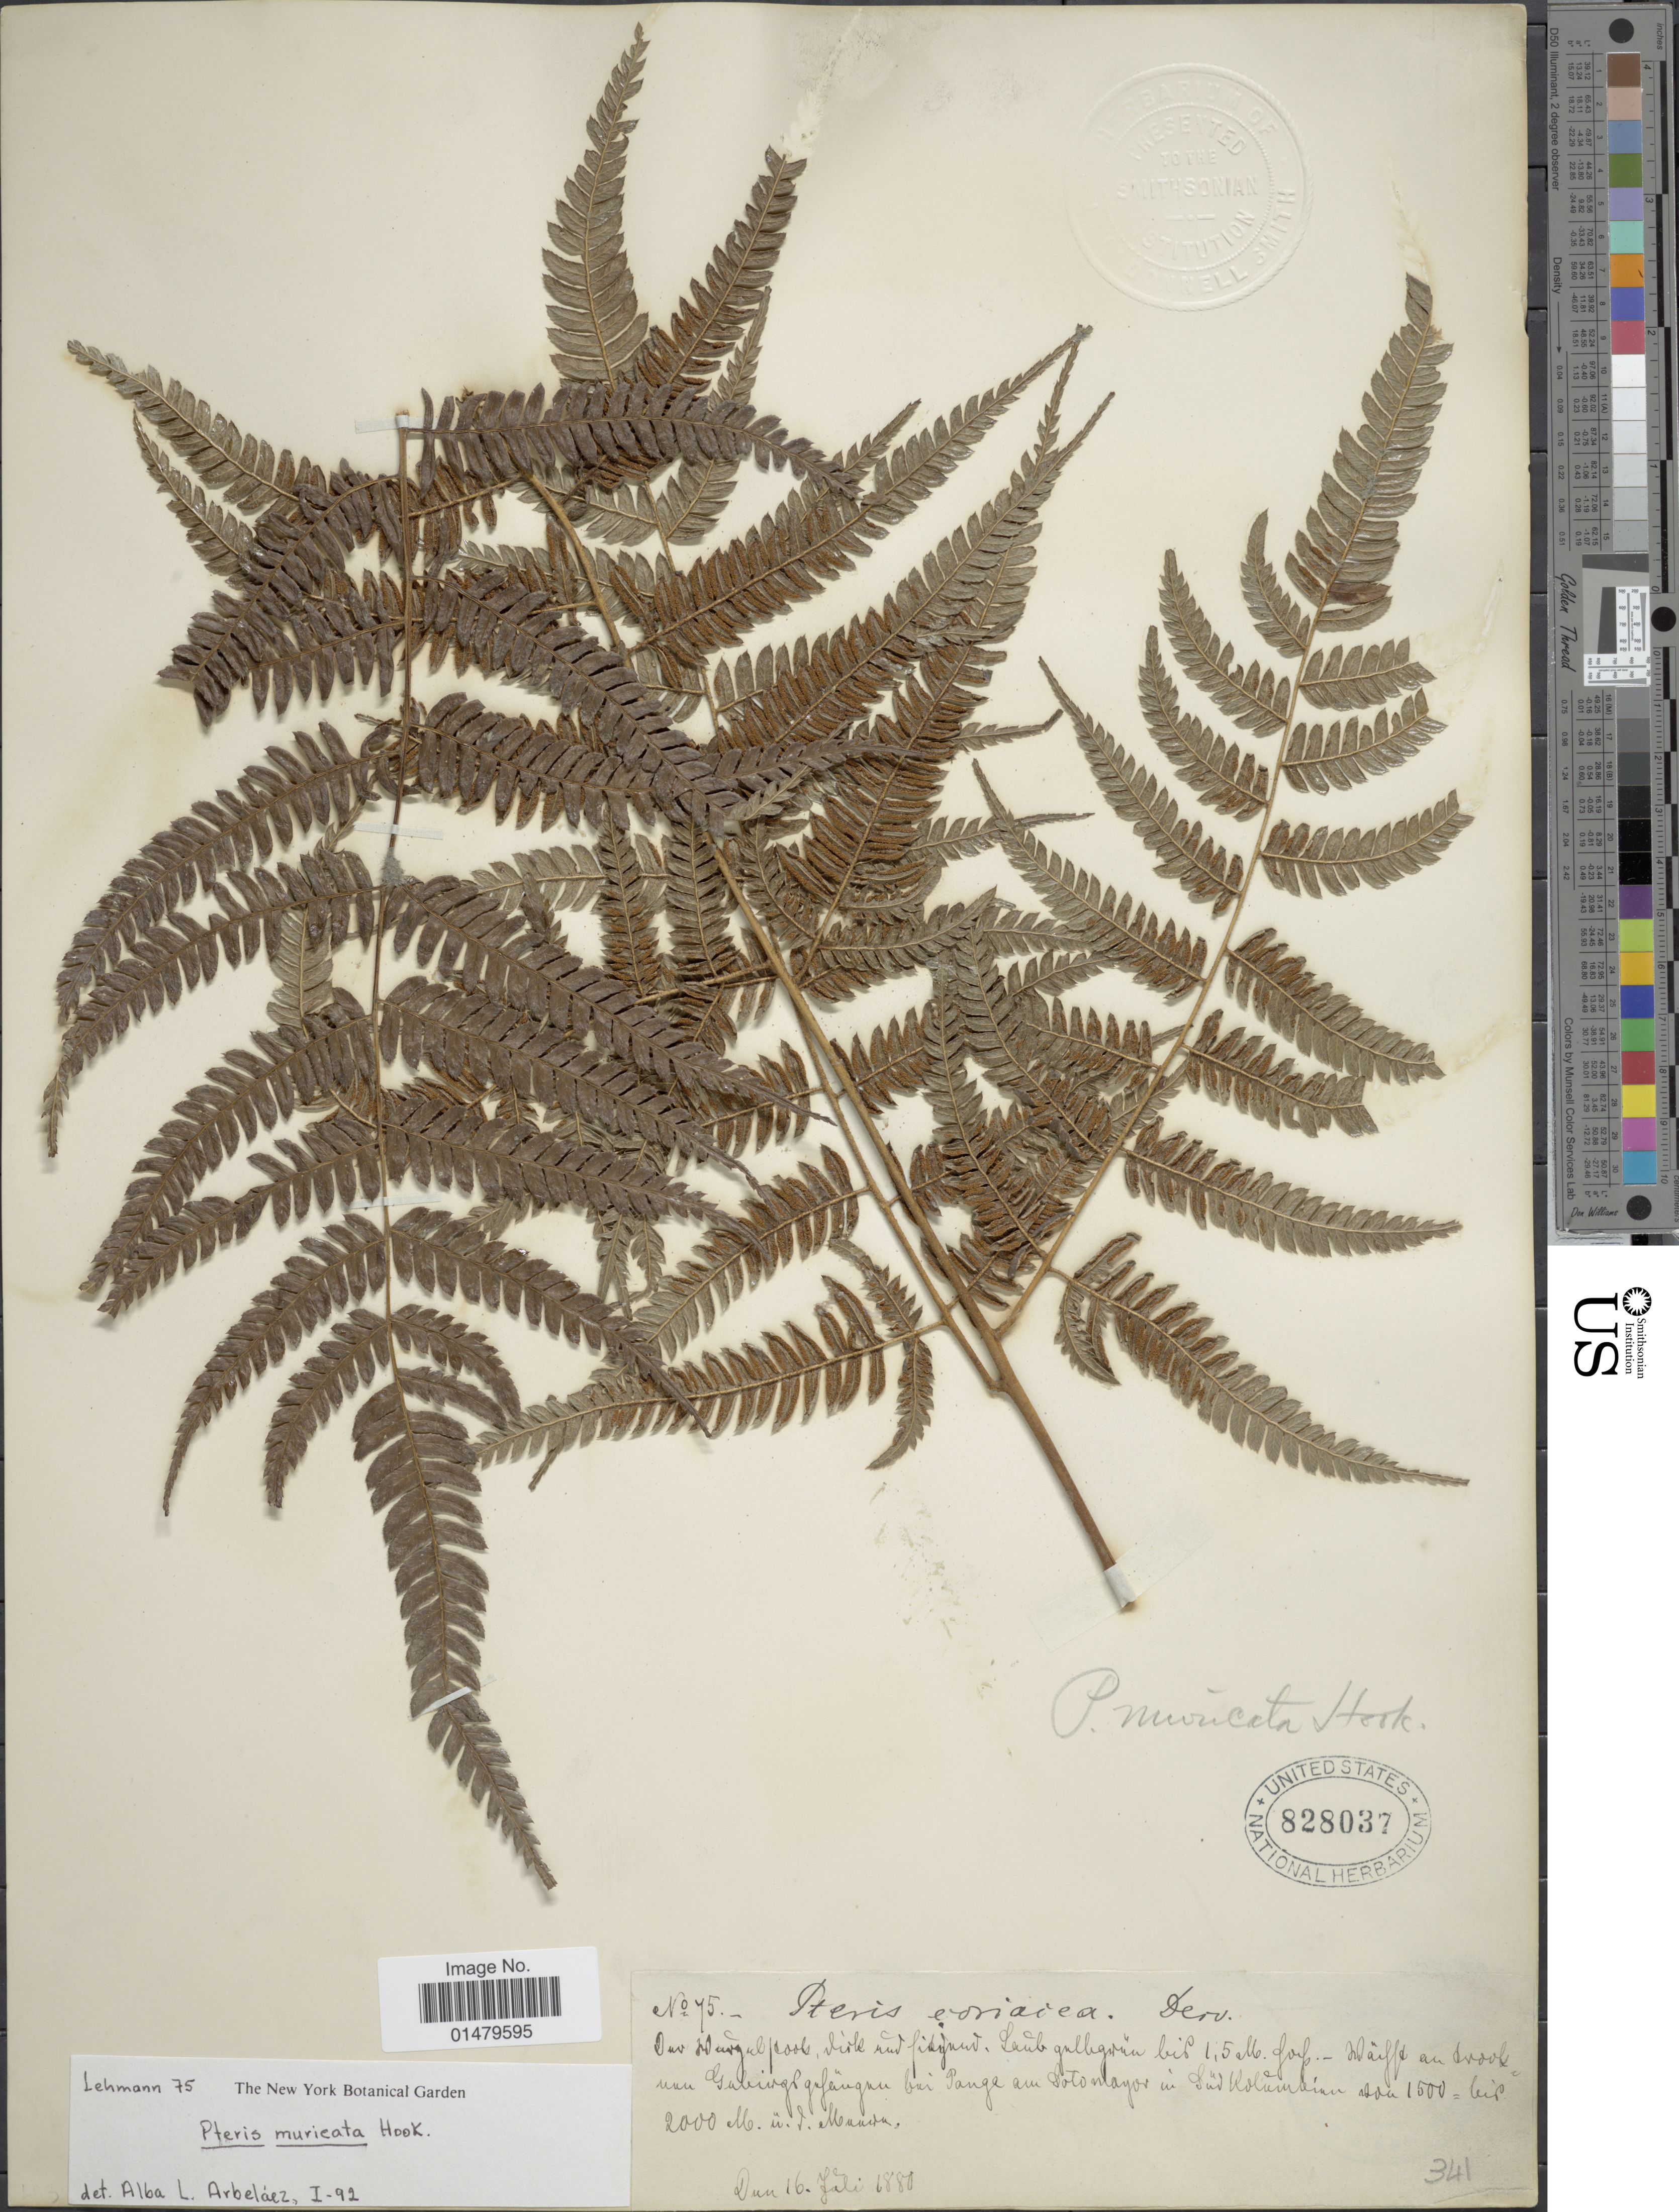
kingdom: Plantae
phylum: Tracheophyta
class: Polypodiopsida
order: Polypodiales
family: Pteridaceae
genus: Pteris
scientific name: Pteris muricata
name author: Rosenst.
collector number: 75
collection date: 1880-07-16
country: Colombia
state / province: Nariño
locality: bei Panga am Sotomayor in Sud Kolumbem.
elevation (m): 2000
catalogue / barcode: US 828037